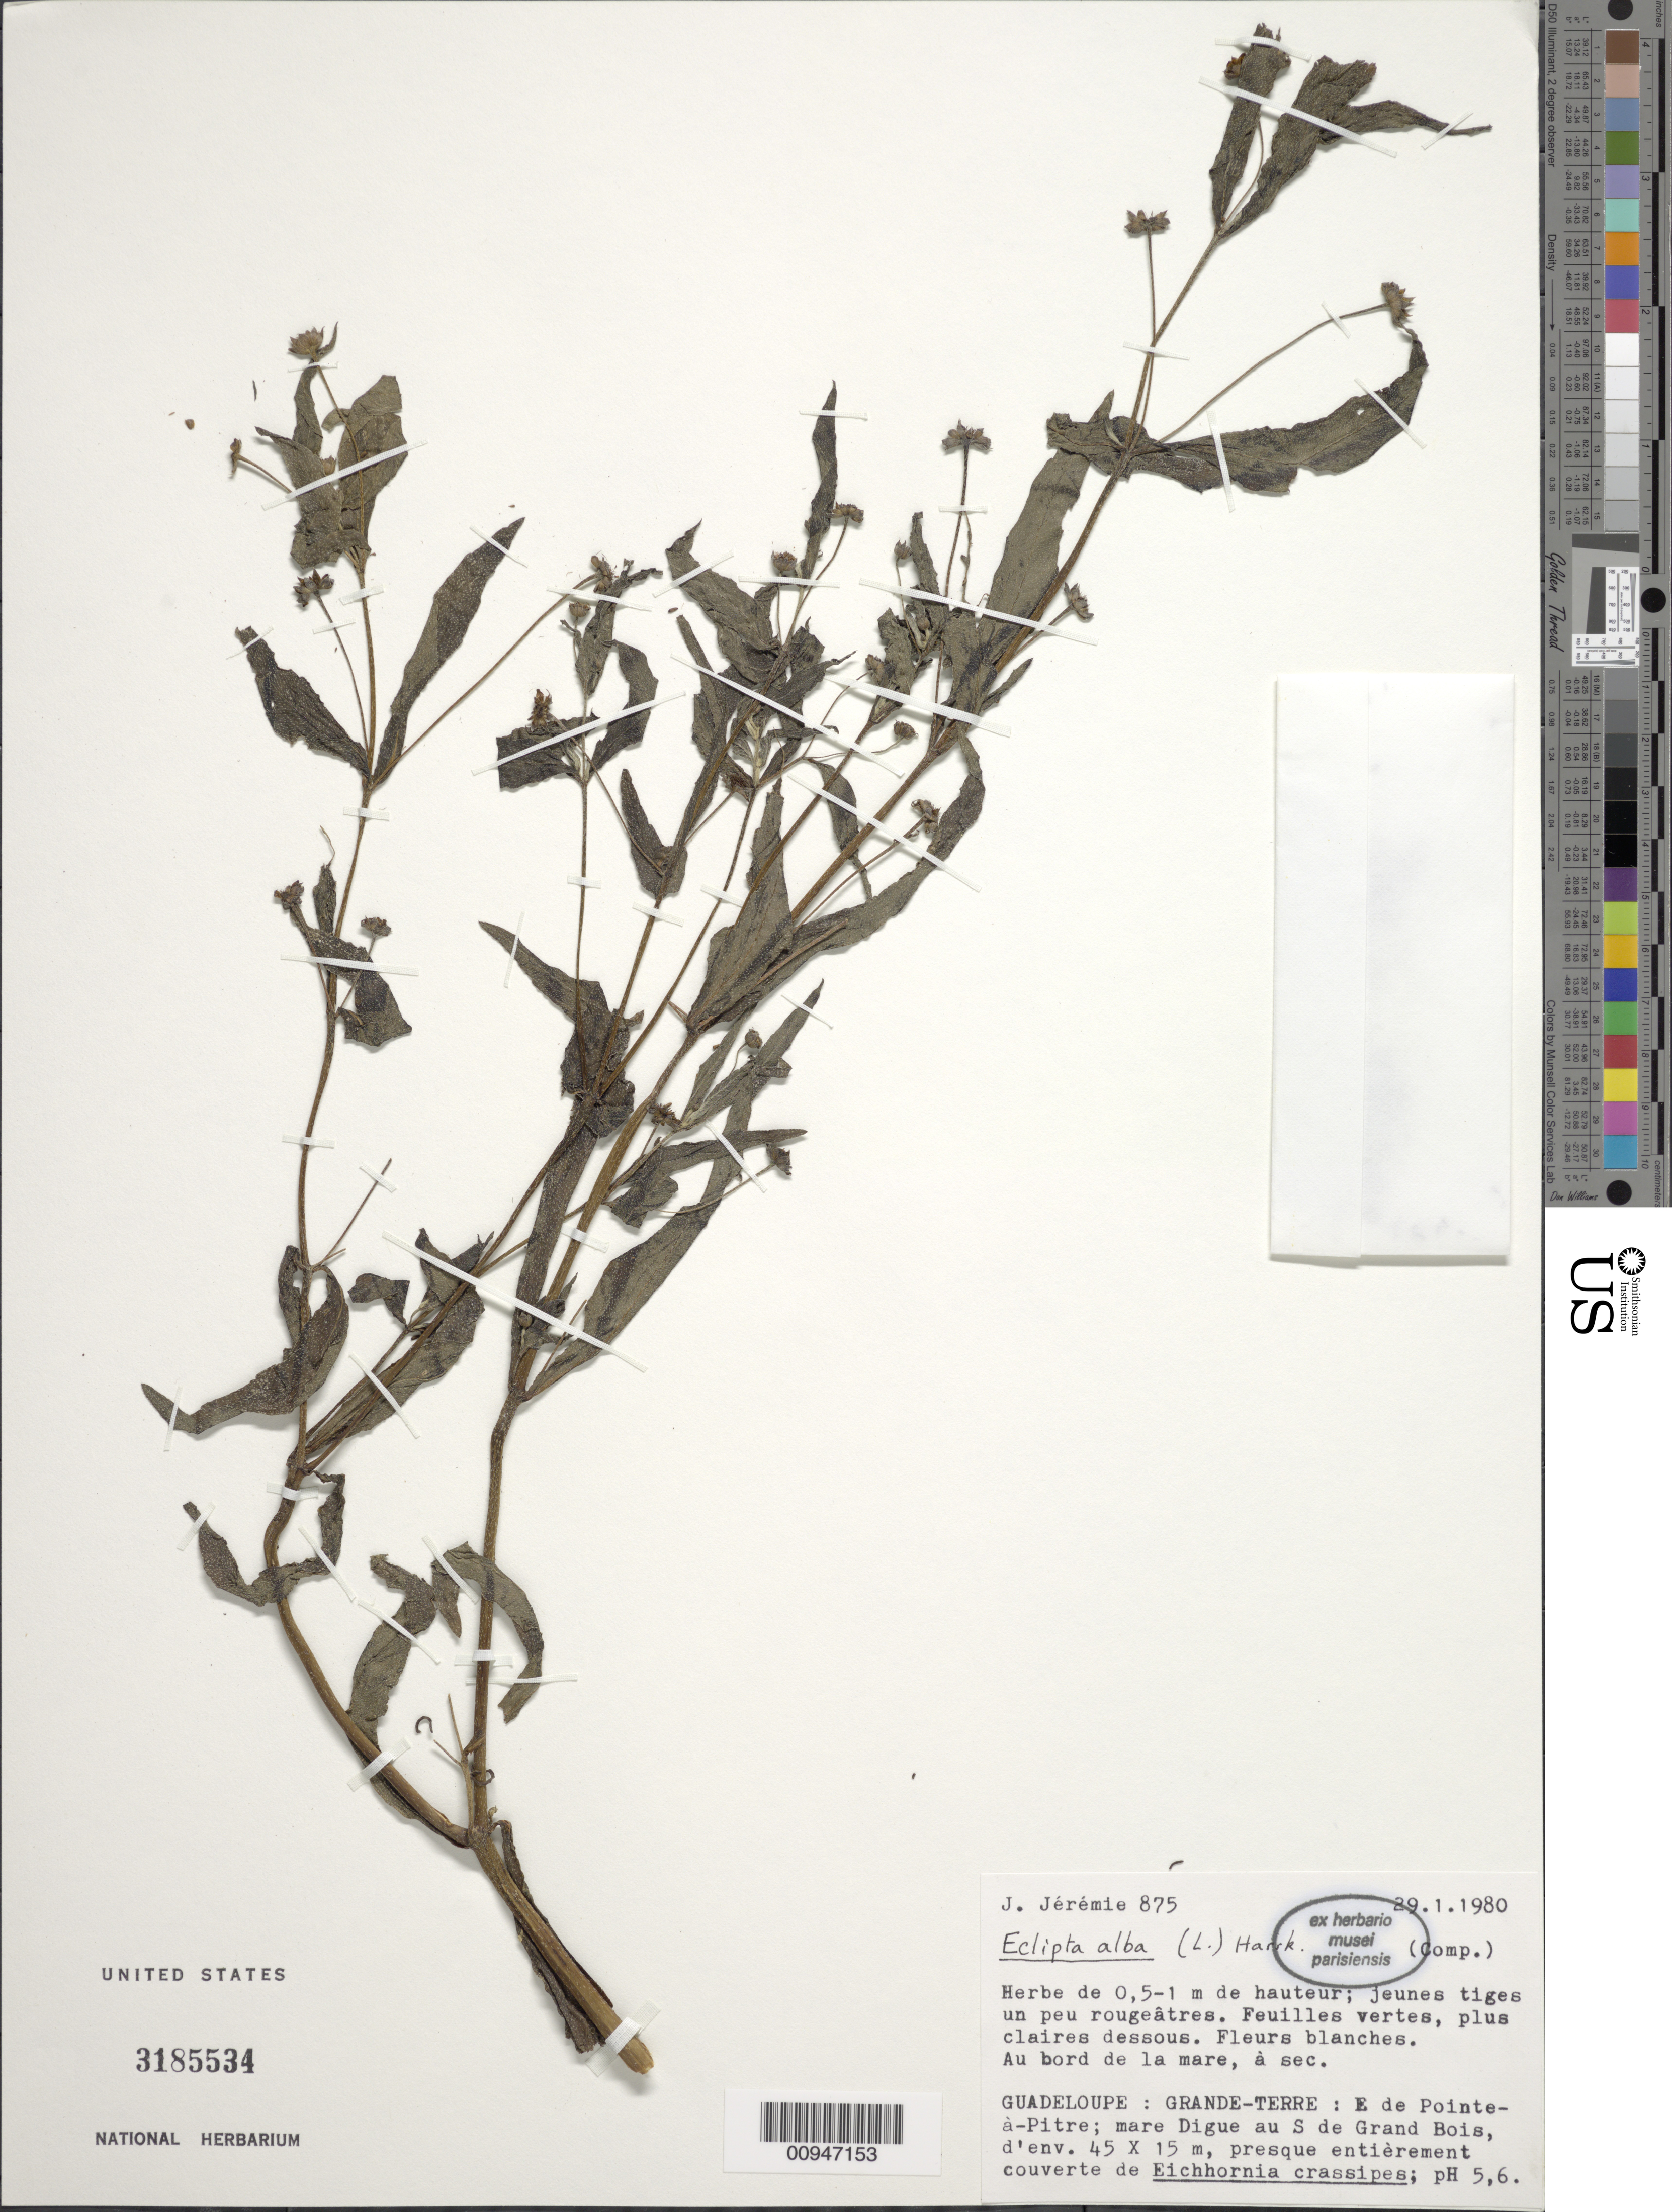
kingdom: Plantae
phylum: Tracheophyta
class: Magnoliopsida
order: Asterales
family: Asteraceae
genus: Eclipta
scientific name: Eclipta alba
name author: (L.) Hassk.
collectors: J. Jérémie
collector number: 875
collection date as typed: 29 Jan 1980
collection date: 1980-01-29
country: Guadeloupe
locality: Grande-Terre: E de Pointe-à-Pitre; mare Digue au S de Grand Bois, d'env.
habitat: Au bord de la mare, à sec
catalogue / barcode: US 3185534